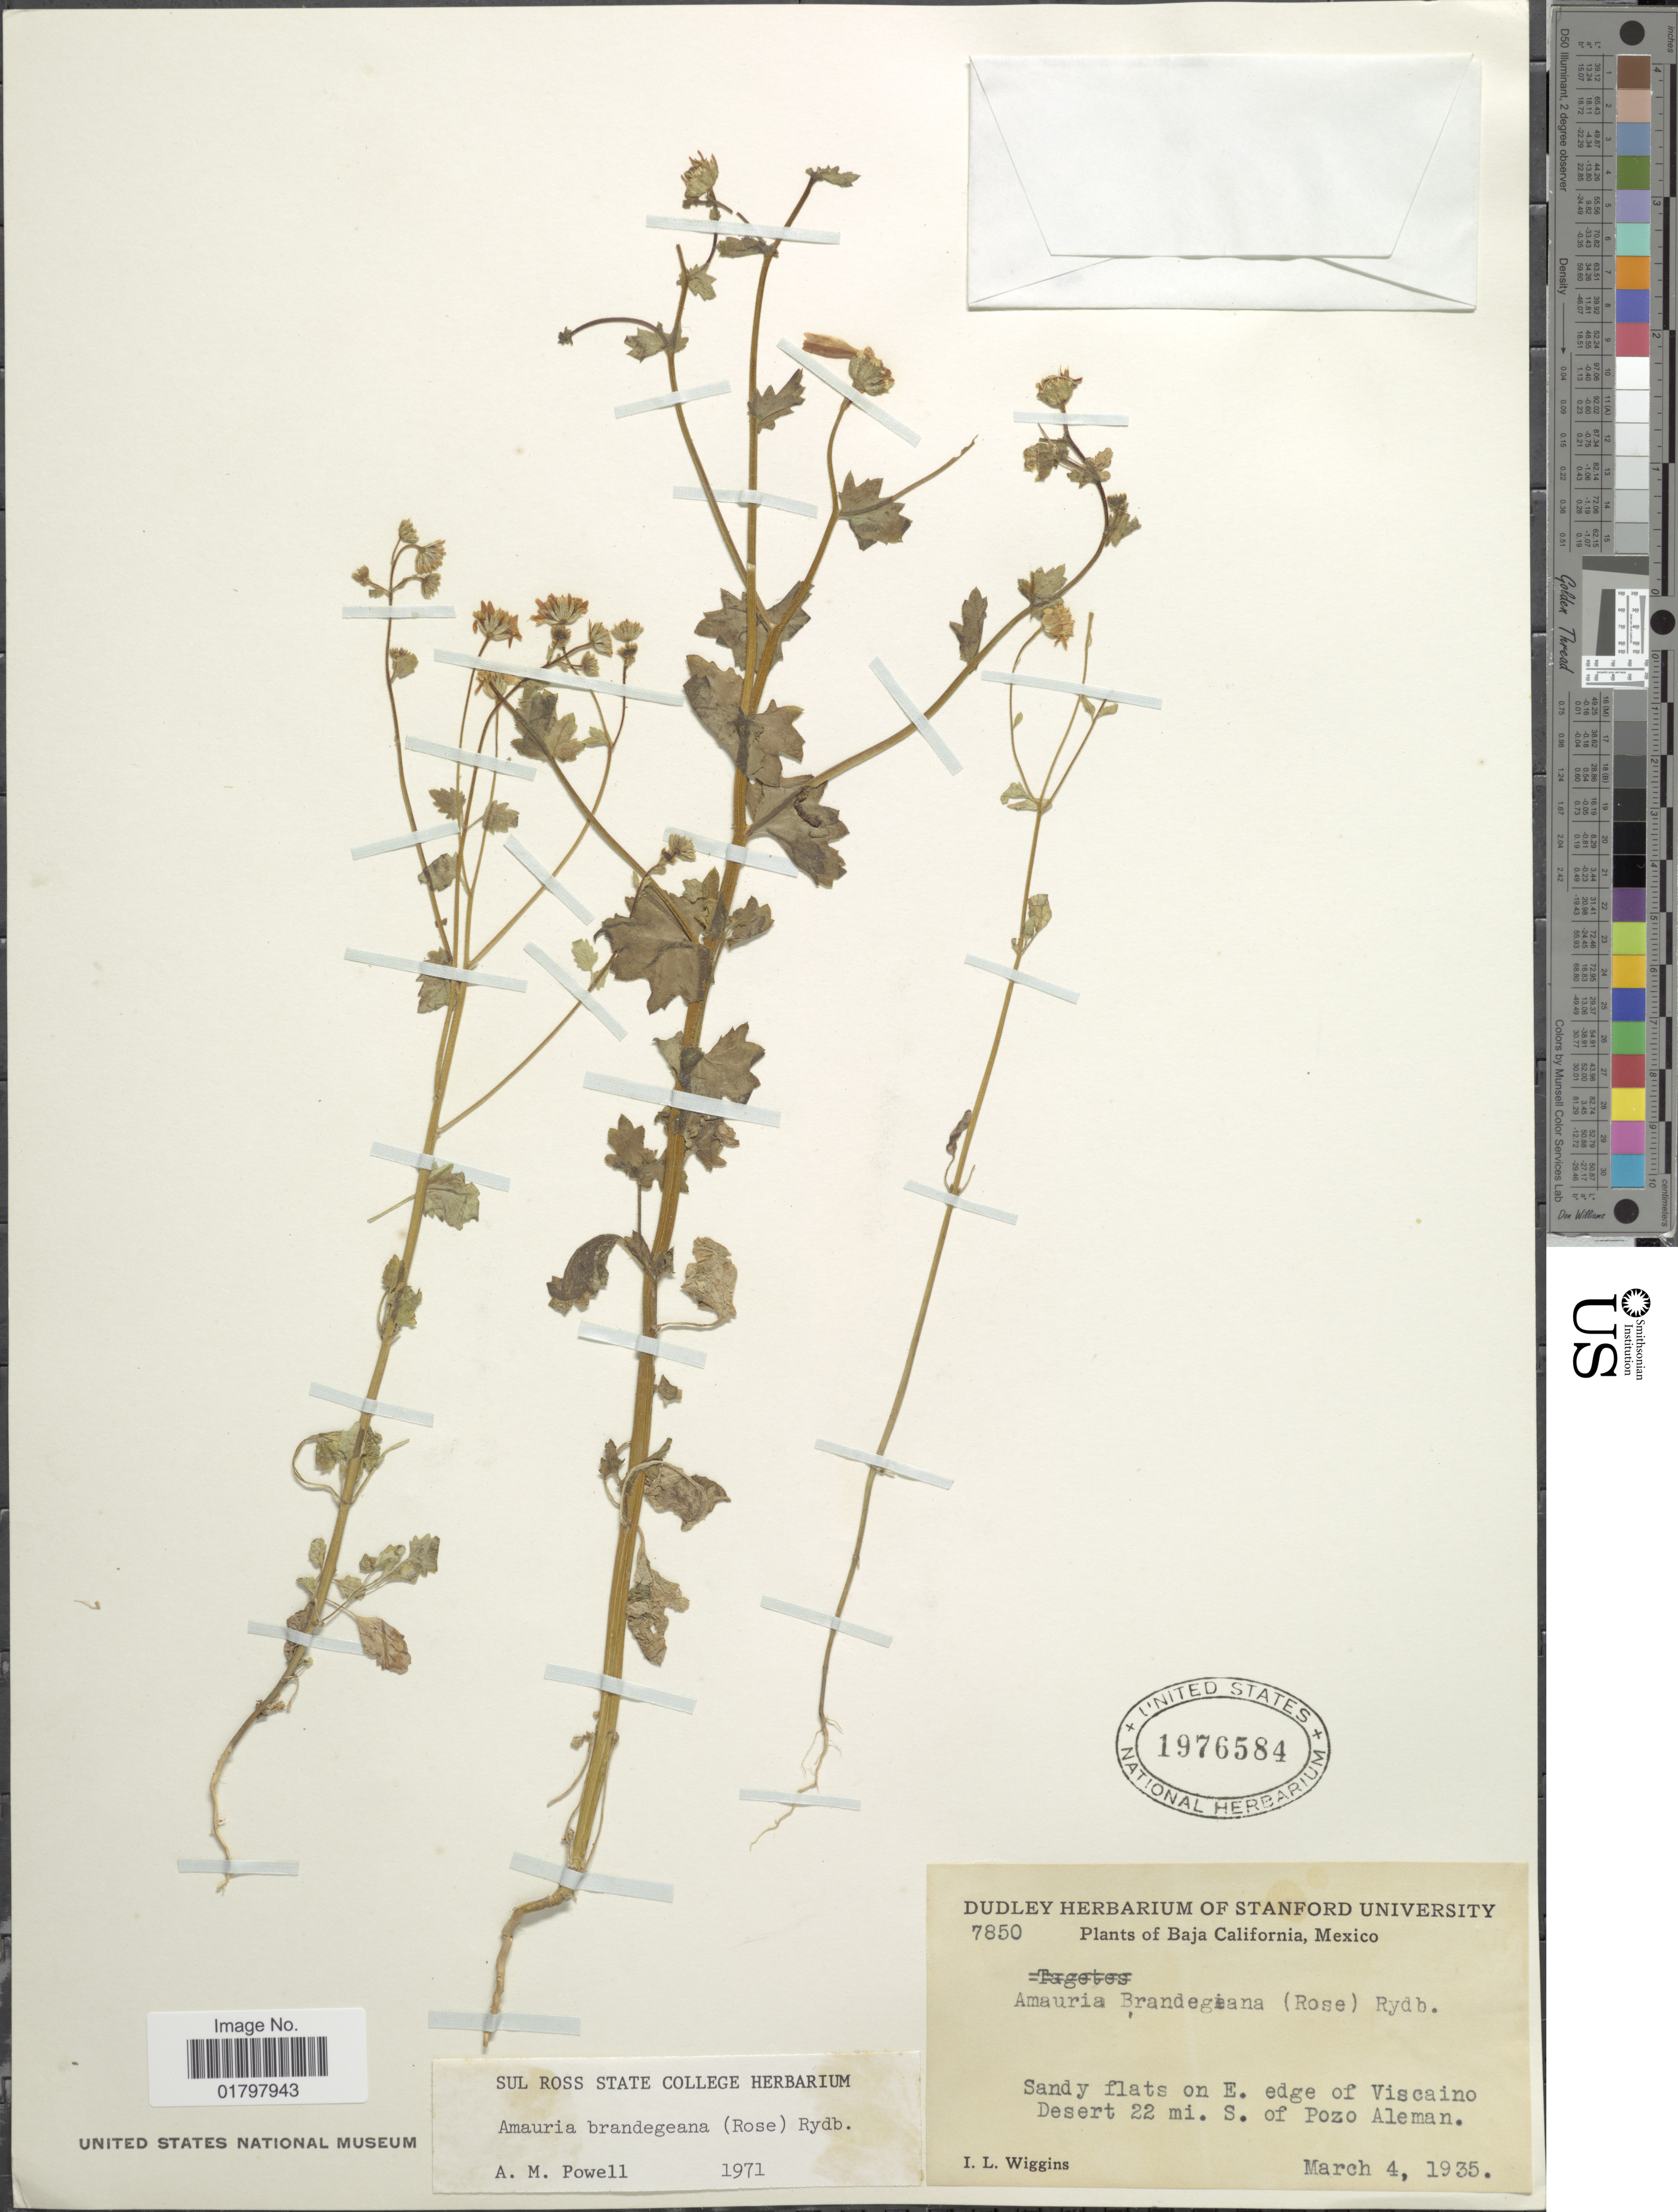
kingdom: Plantae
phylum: Tracheophyta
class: Magnoliopsida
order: Asterales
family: Asteraceae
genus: Amauria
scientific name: Amauria brandegeana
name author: (Rose) Rydb.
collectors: I. L. Wiggins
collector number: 7850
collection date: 1935-03-04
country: Mexico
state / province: Baja California Sur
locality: Sandy flats on E. edge of Viscaino. Desert 22 mi. S. of Pozo Aleman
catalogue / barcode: US 1976584